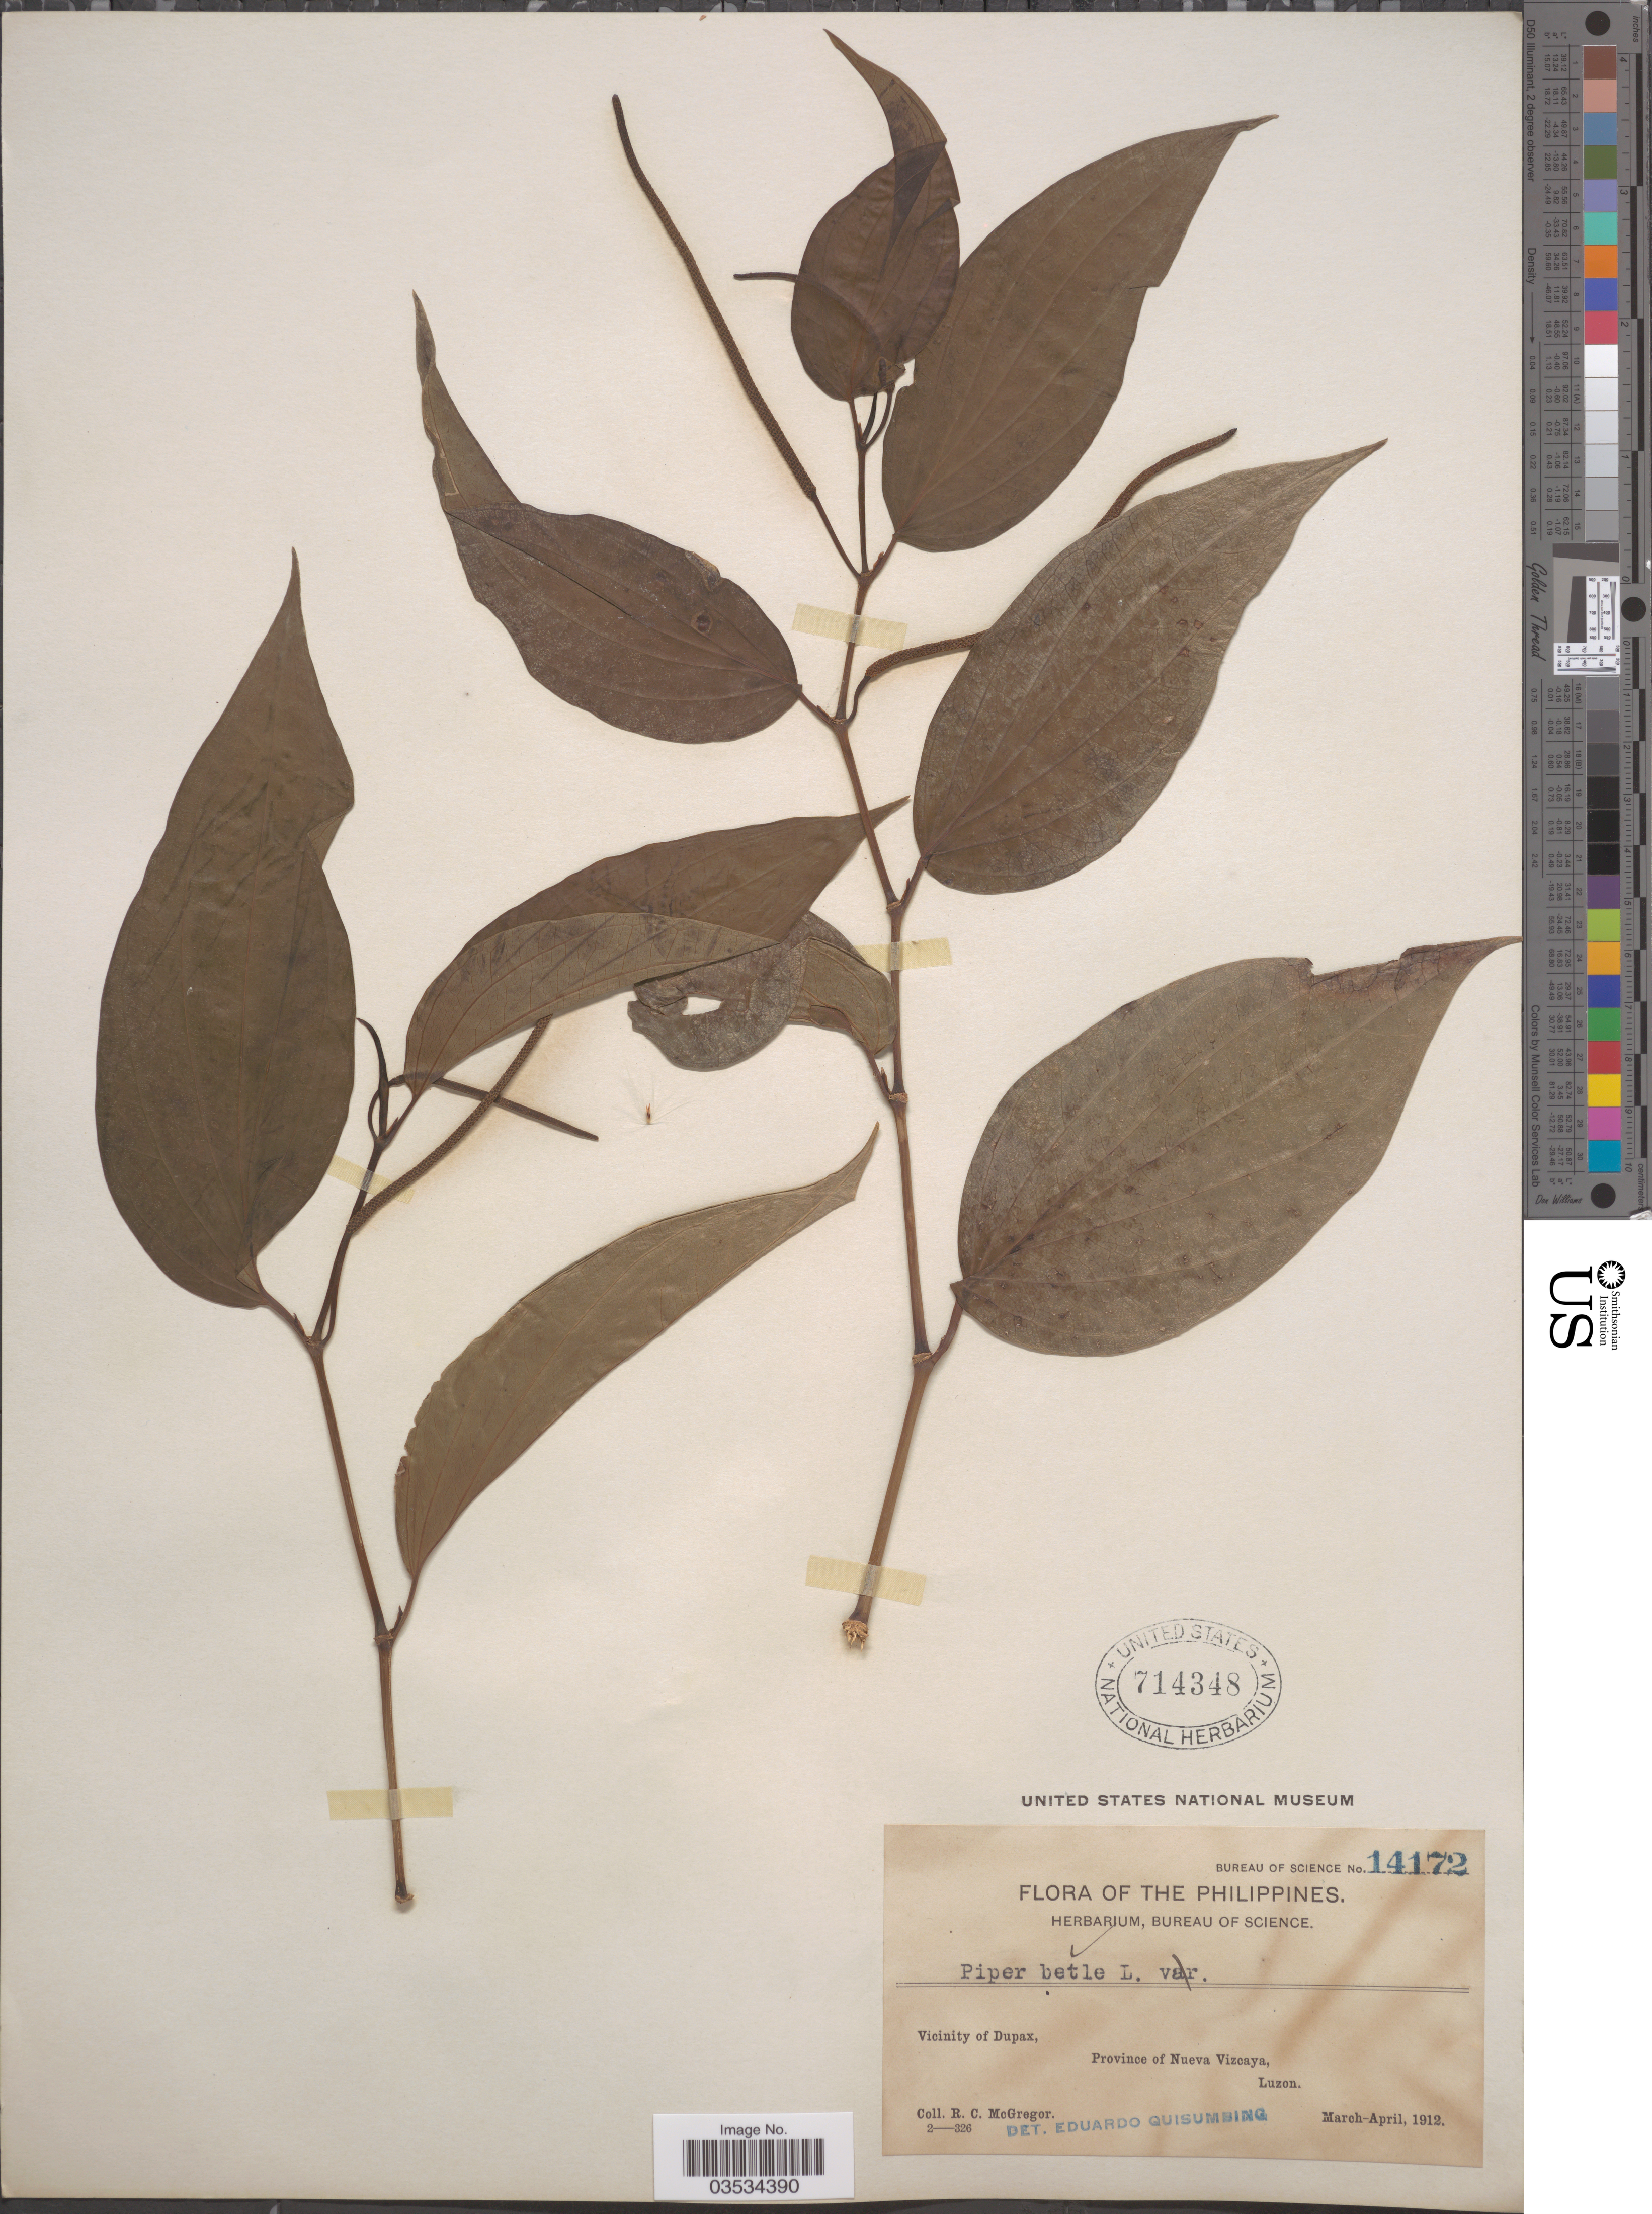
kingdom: Plantae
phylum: Tracheophyta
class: Magnoliopsida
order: Piperales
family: Piperaceae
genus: Piper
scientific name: Piper betle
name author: L.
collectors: R. C. McGregor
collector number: Bureau of Science 14172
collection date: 1912-03/1912-04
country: Philippines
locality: Vicinity of Dupax, Province of Nueva Vizcaya, Luzon.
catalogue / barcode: US 714348